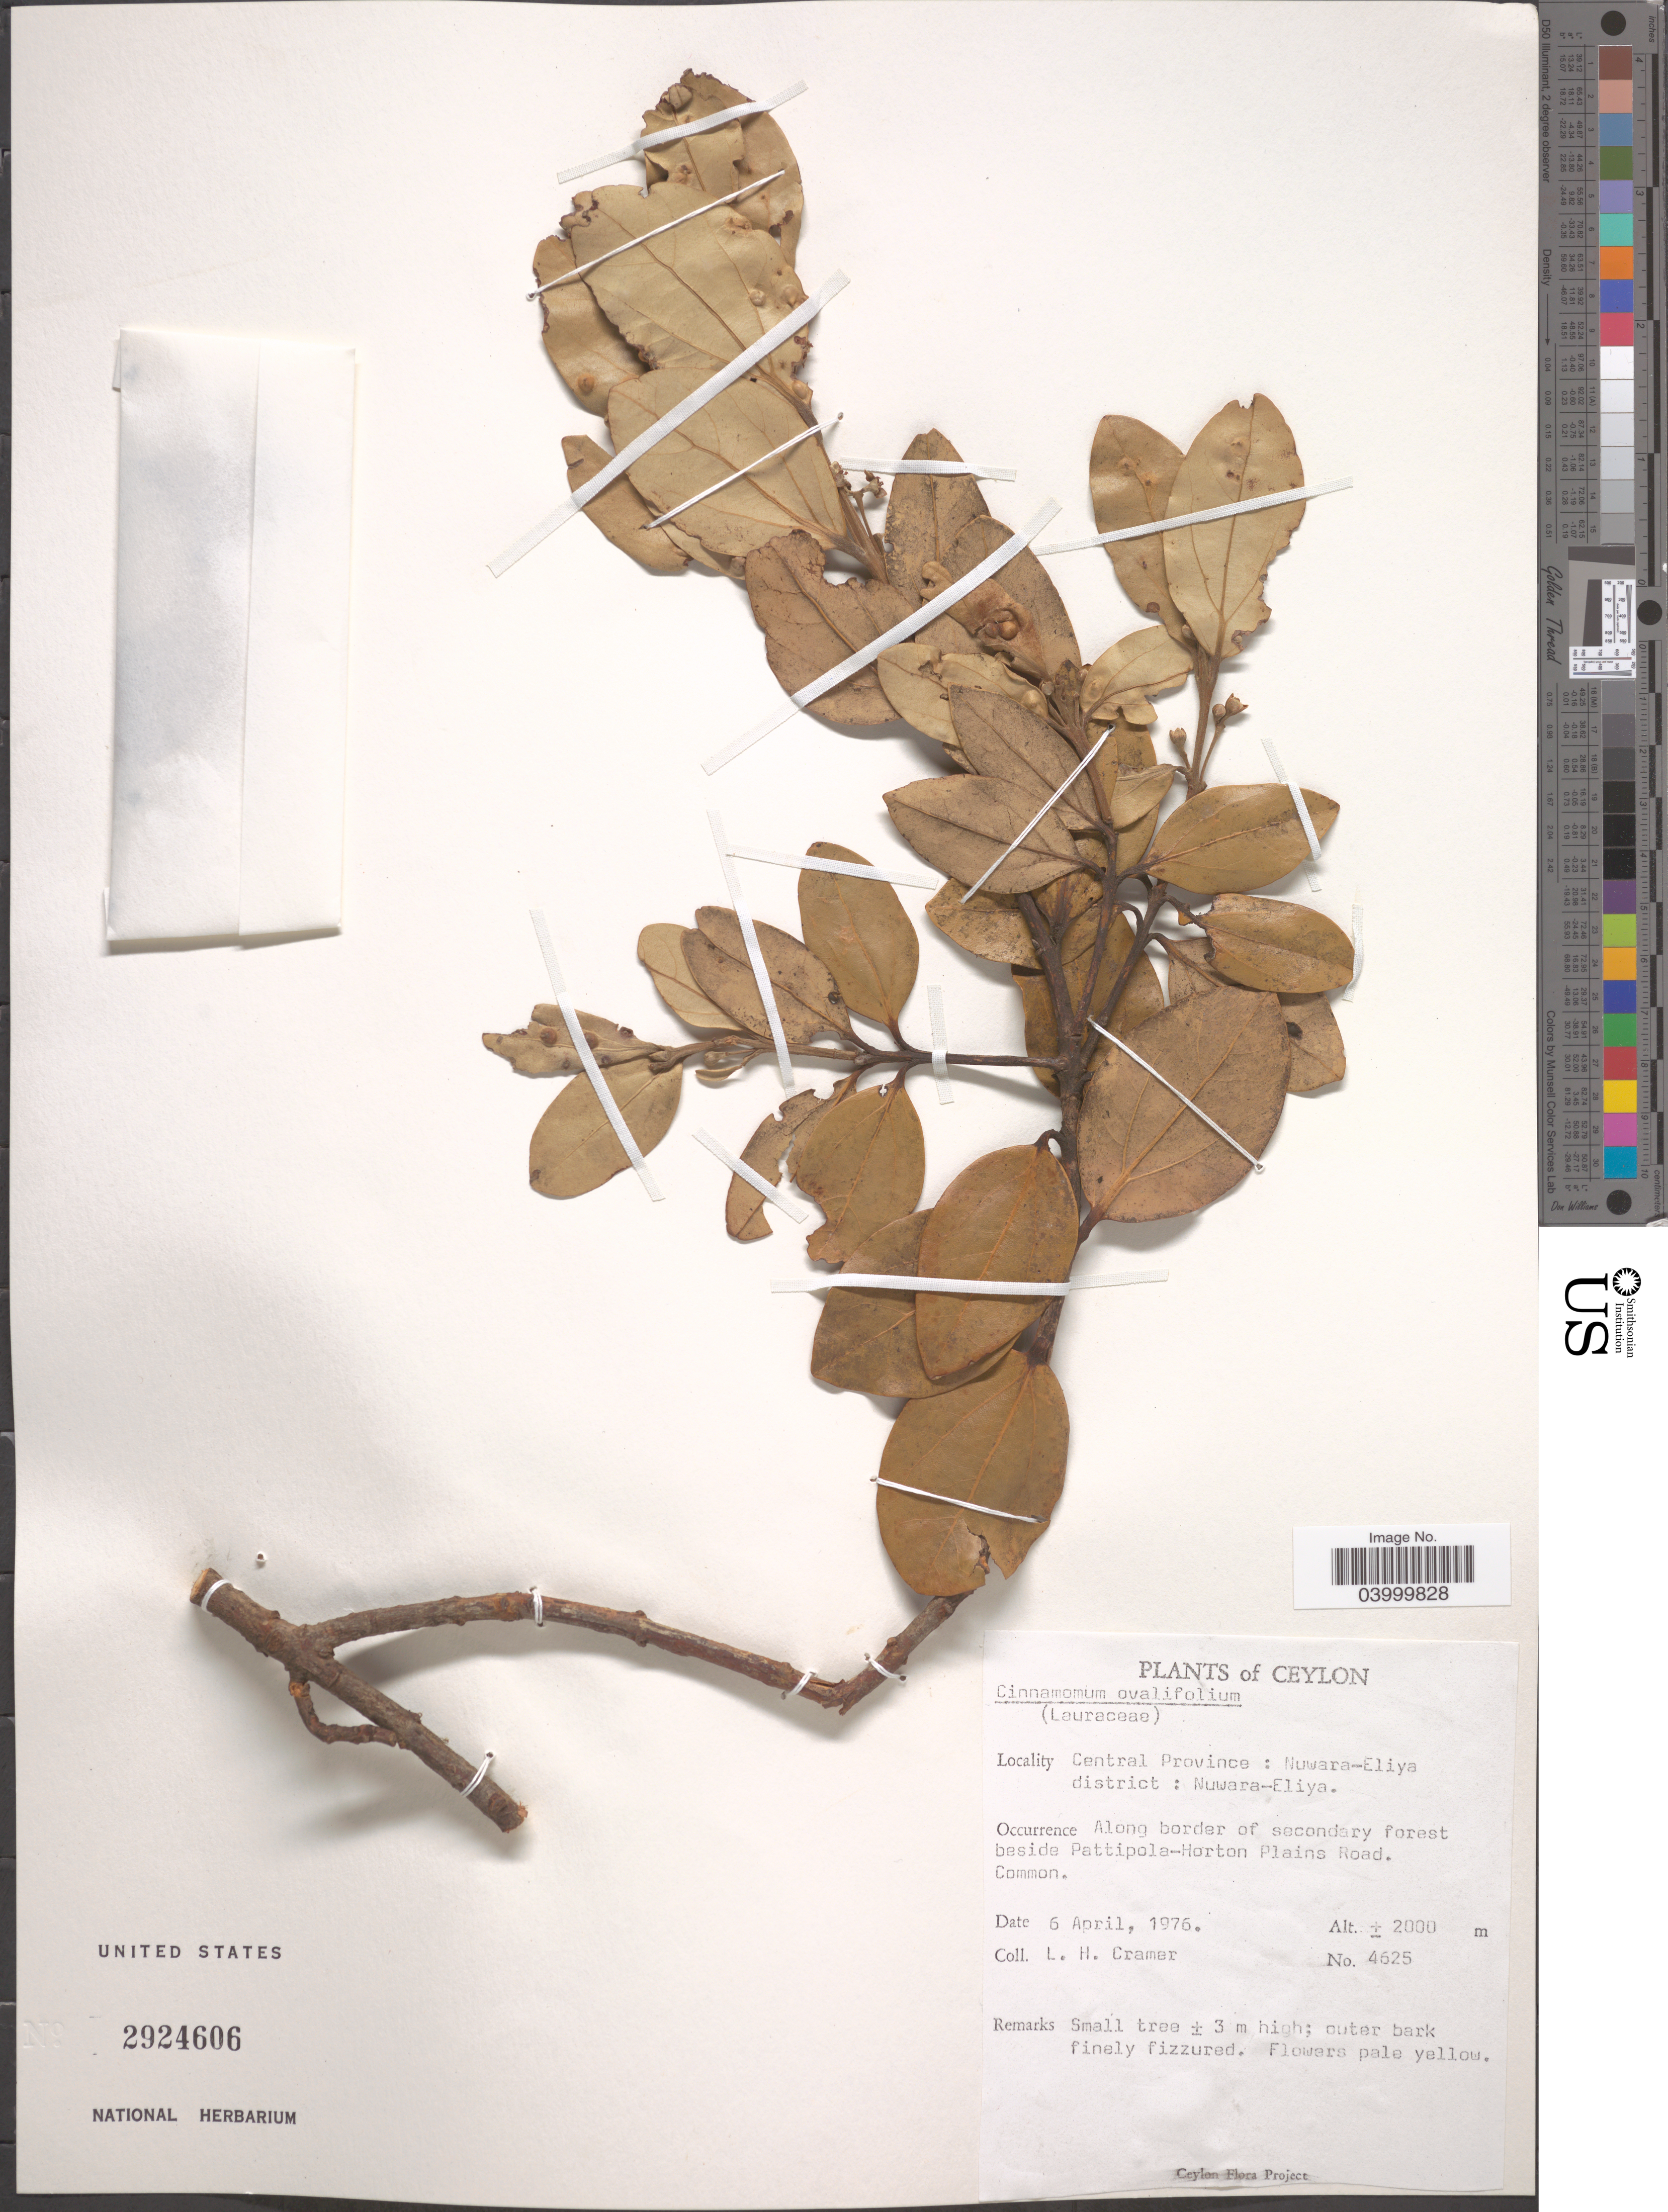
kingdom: Plantae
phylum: Tracheophyta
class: Magnoliopsida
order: Laurales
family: Lauraceae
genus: Cinnamomum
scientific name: Cinnamomum ovalifolium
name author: Wight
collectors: L. H. Cramer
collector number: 4625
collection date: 1976-04-06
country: Sri Lanka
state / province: Central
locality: Ceylon. Nuwara-Eliya district: Nuwara-Eliya. Along border of secondary forest beside Pattipola-Horton Plains Road.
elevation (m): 2000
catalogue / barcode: US 2924606